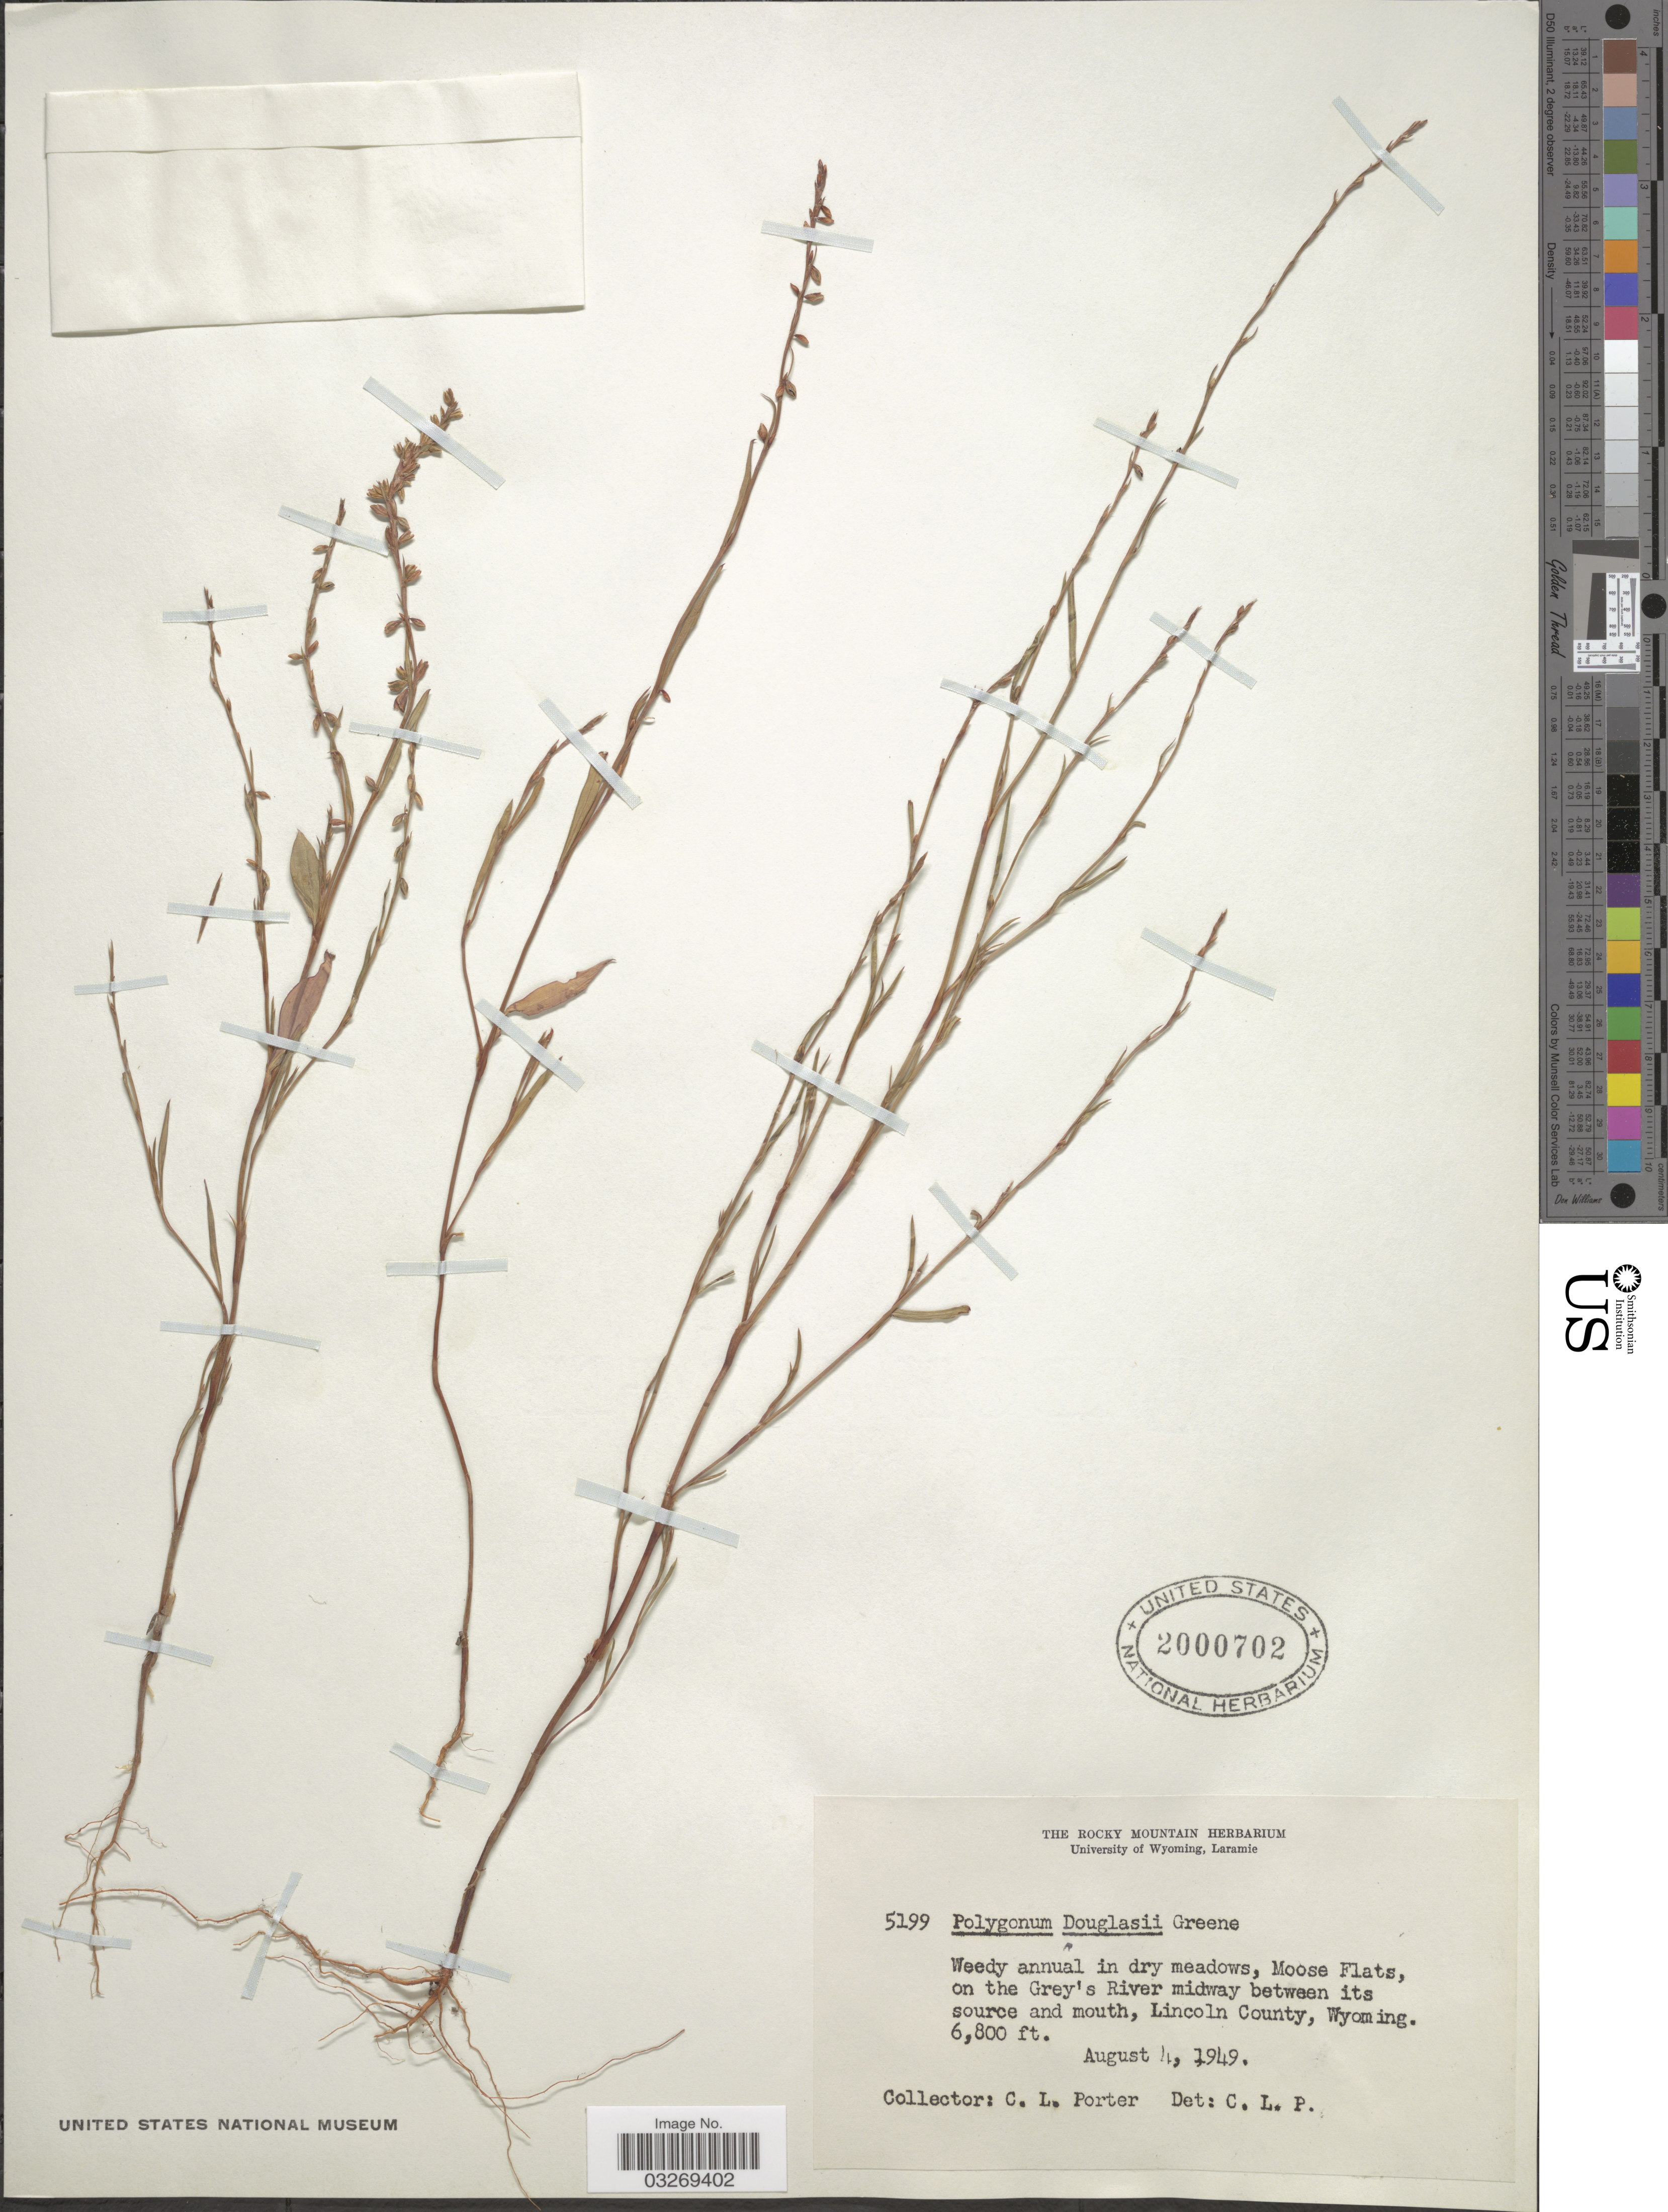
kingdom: Plantae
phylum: Tracheophyta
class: Magnoliopsida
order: Caryophyllales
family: Polygonaceae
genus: Polygonum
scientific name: Polygonum douglasii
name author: Greene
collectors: C. L. Porter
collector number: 5199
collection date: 1949-08-04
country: United States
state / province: Wyoming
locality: Weedy annual in dry meadows, Moose Flats, on the Grey's River midway between its source and mouth, Lincoln County.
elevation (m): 2073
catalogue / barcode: US 2000702